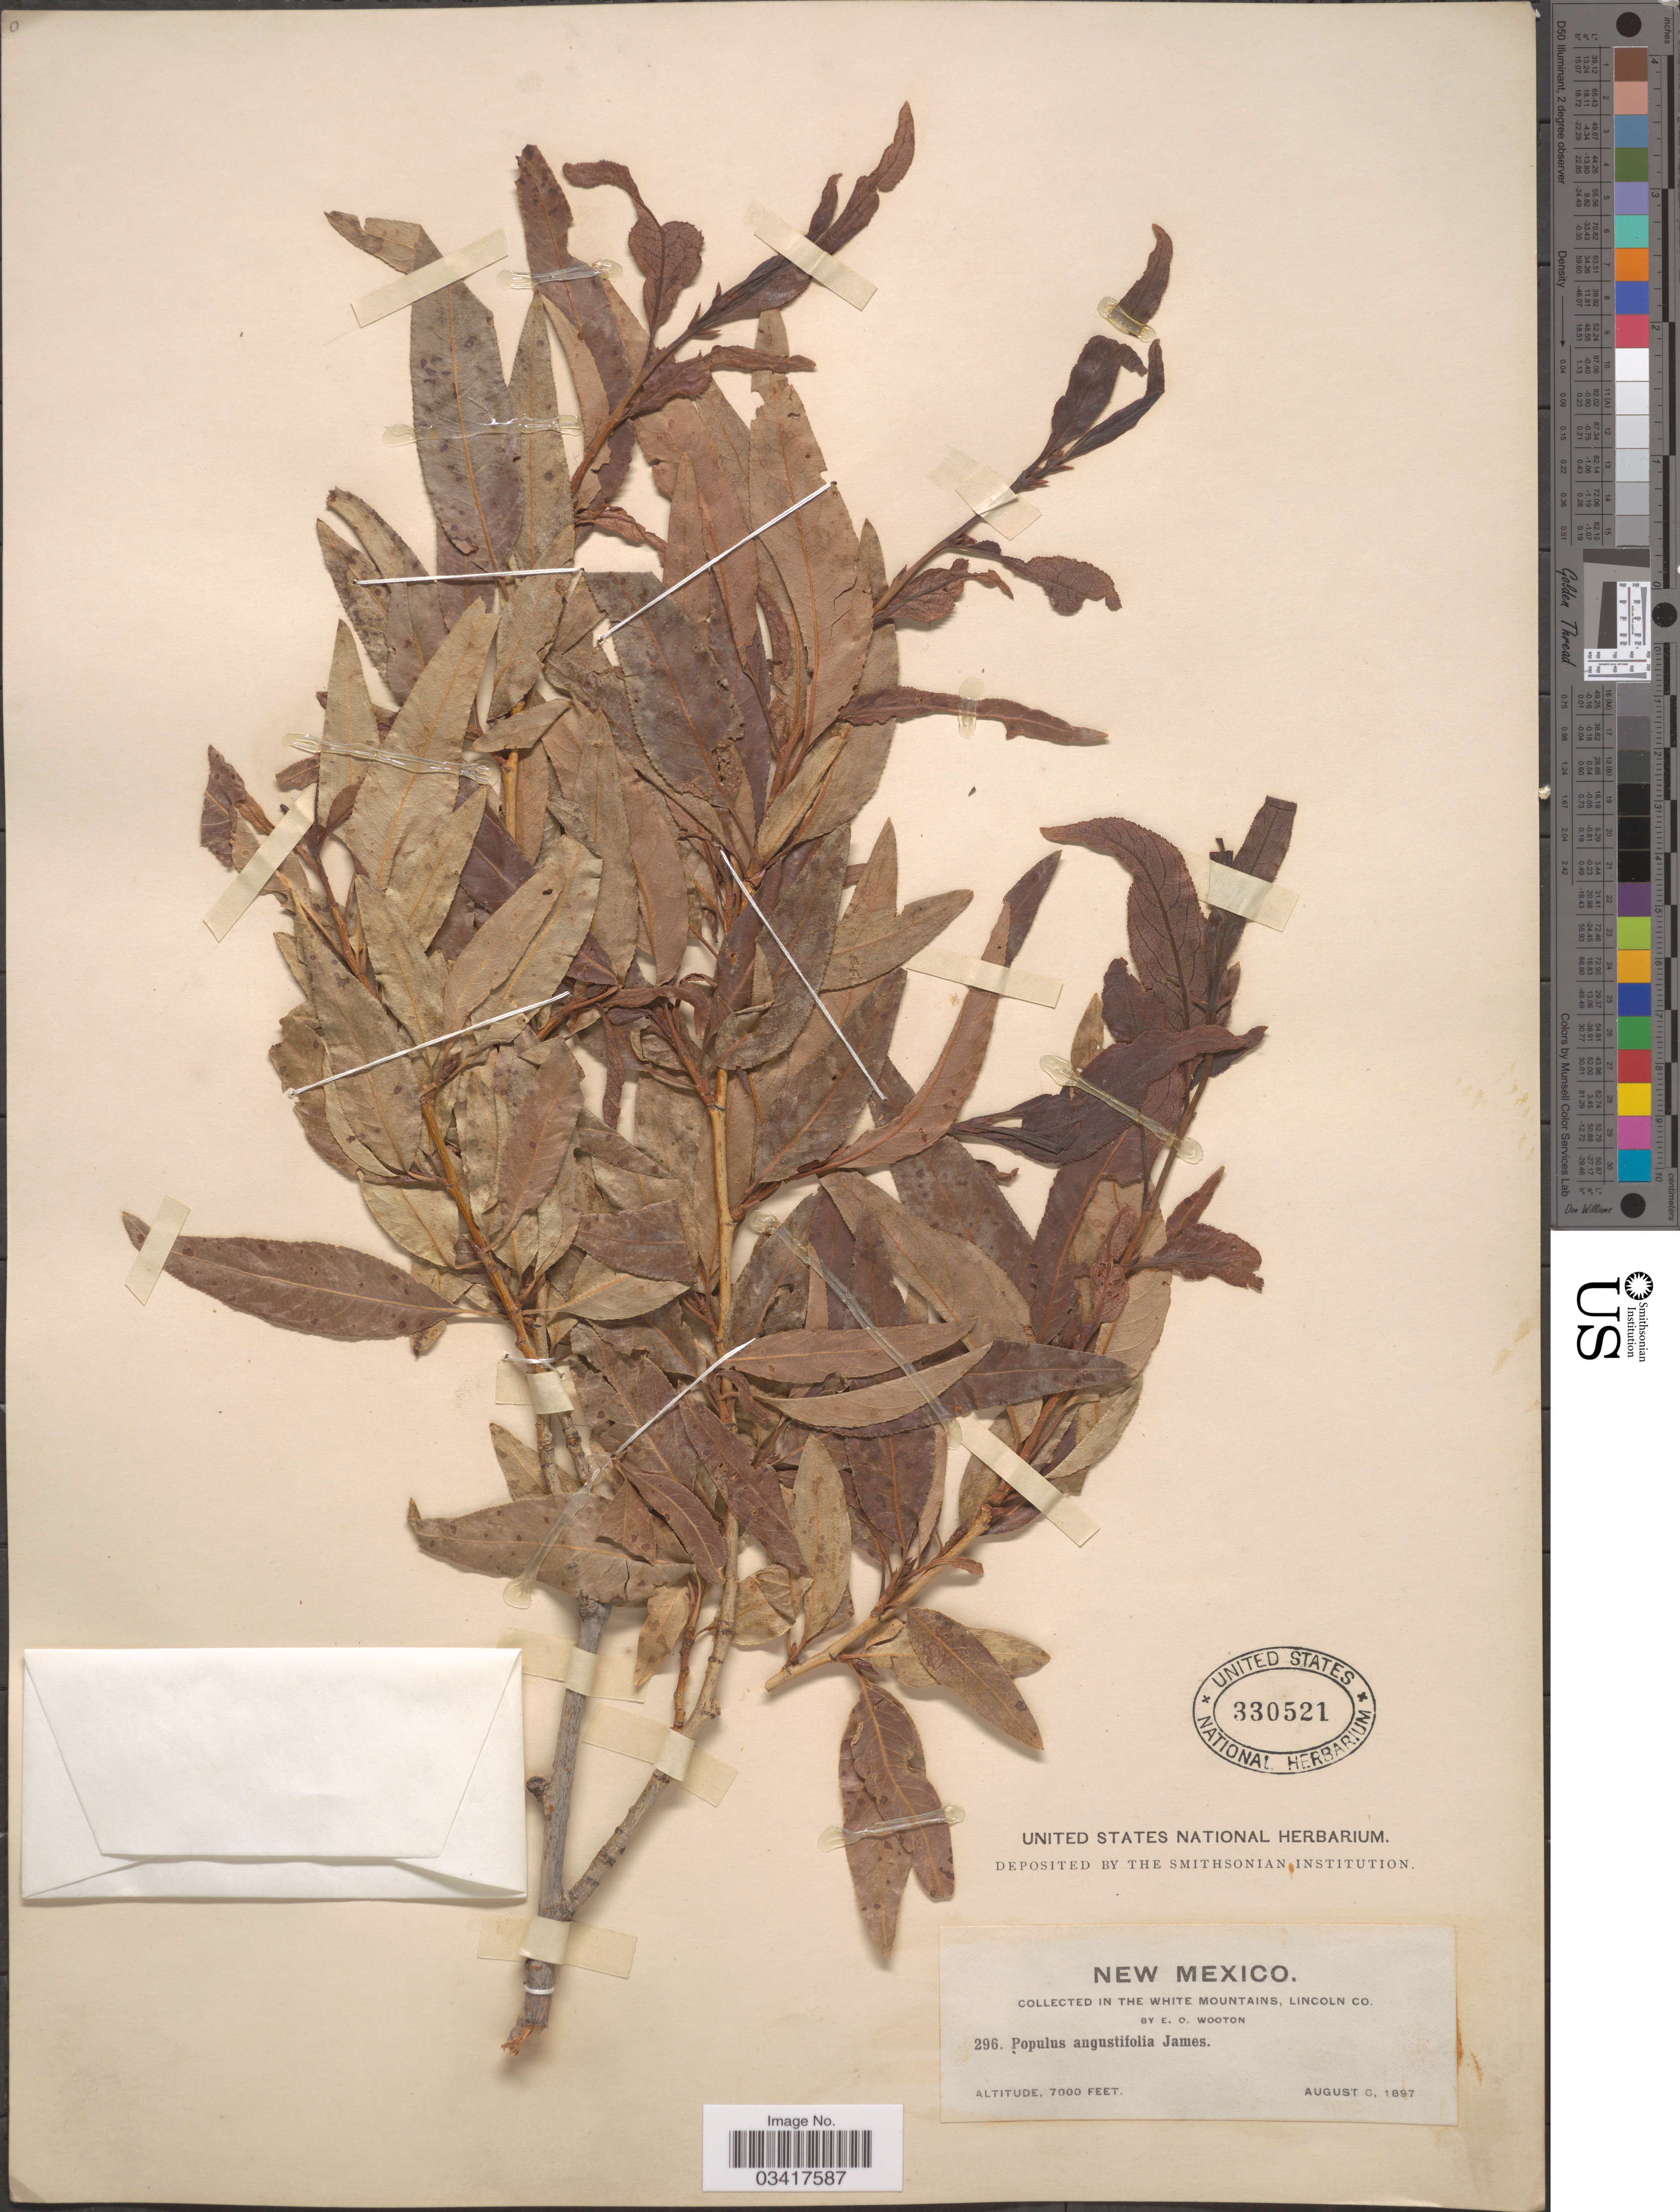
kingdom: Plantae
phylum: Tracheophyta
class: Magnoliopsida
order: Malpighiales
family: Salicaceae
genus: Populus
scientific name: Populus angustifolia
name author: E. James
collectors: E. O. Wooton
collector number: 296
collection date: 1897-08-08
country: United States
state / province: New Mexico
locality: In the White Mountains, Lincoln Co.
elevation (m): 2134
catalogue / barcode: US 330521